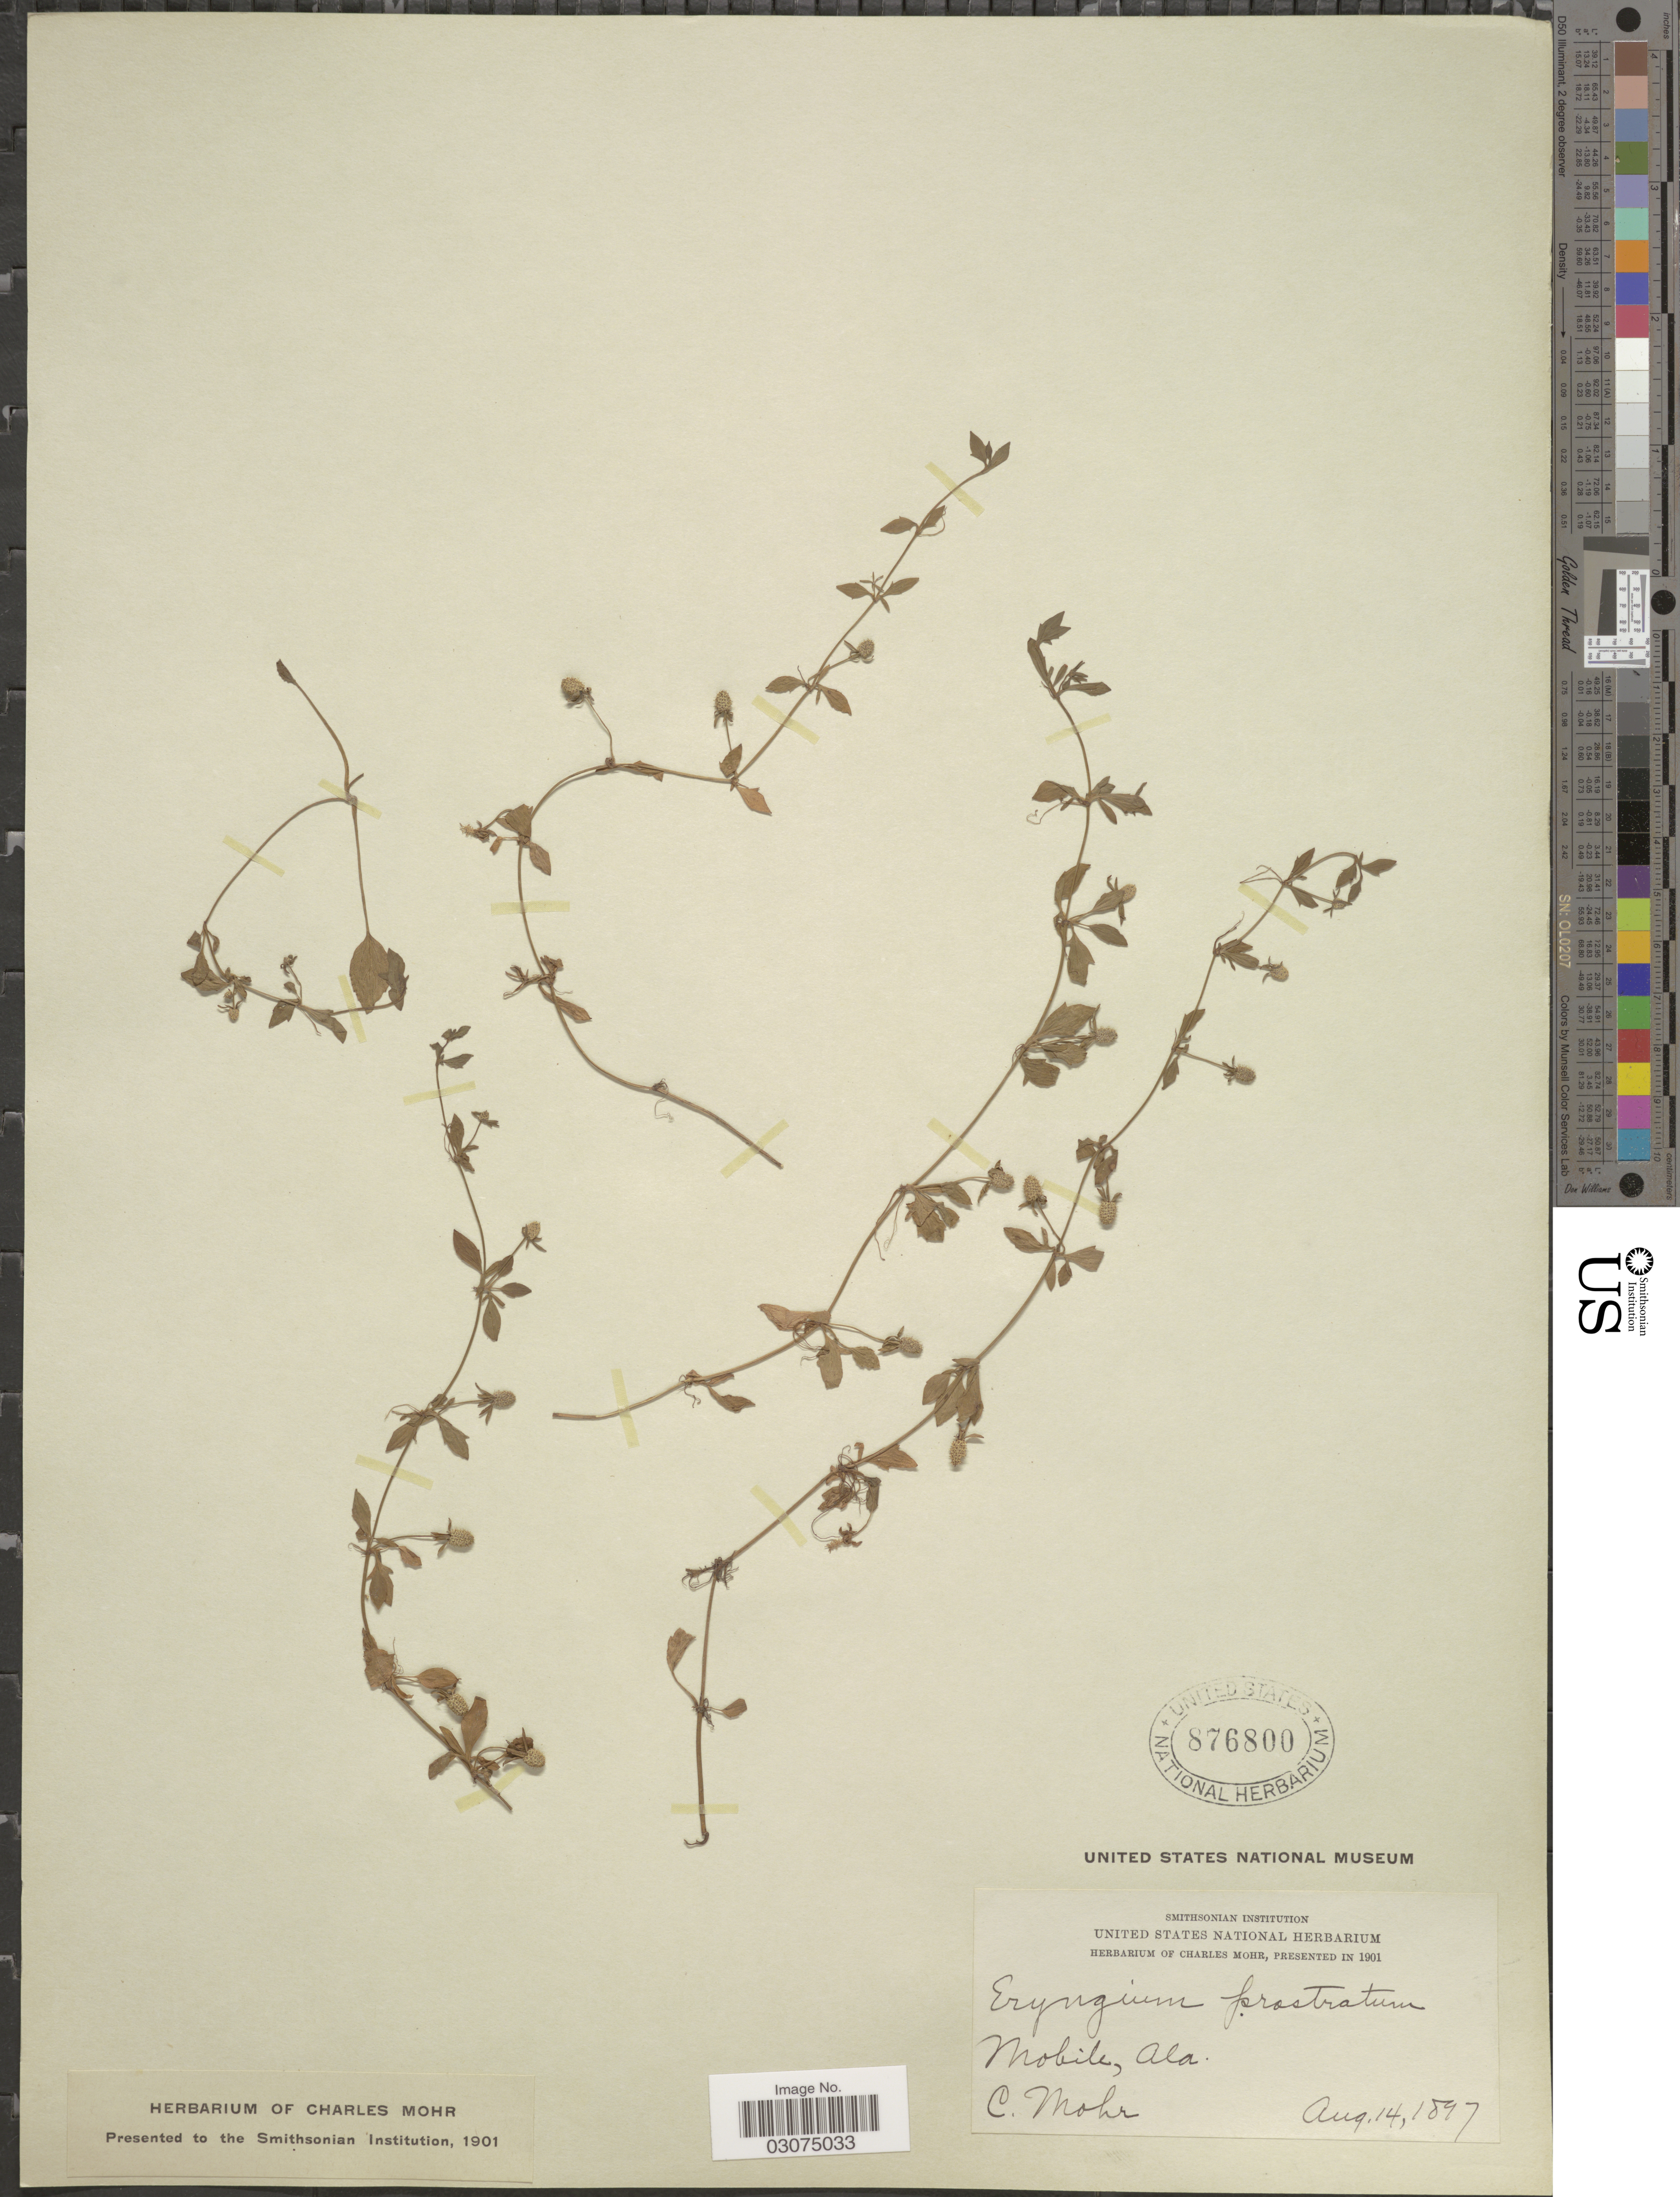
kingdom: Plantae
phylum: Tracheophyta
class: Magnoliopsida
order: Apiales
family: Apiaceae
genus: Eryngium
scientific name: Eryngium prostratum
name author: Nutt. ex DC.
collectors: C. T. Mohr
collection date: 1897-08-14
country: United States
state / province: Alabama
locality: Mobile.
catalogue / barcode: US 876800